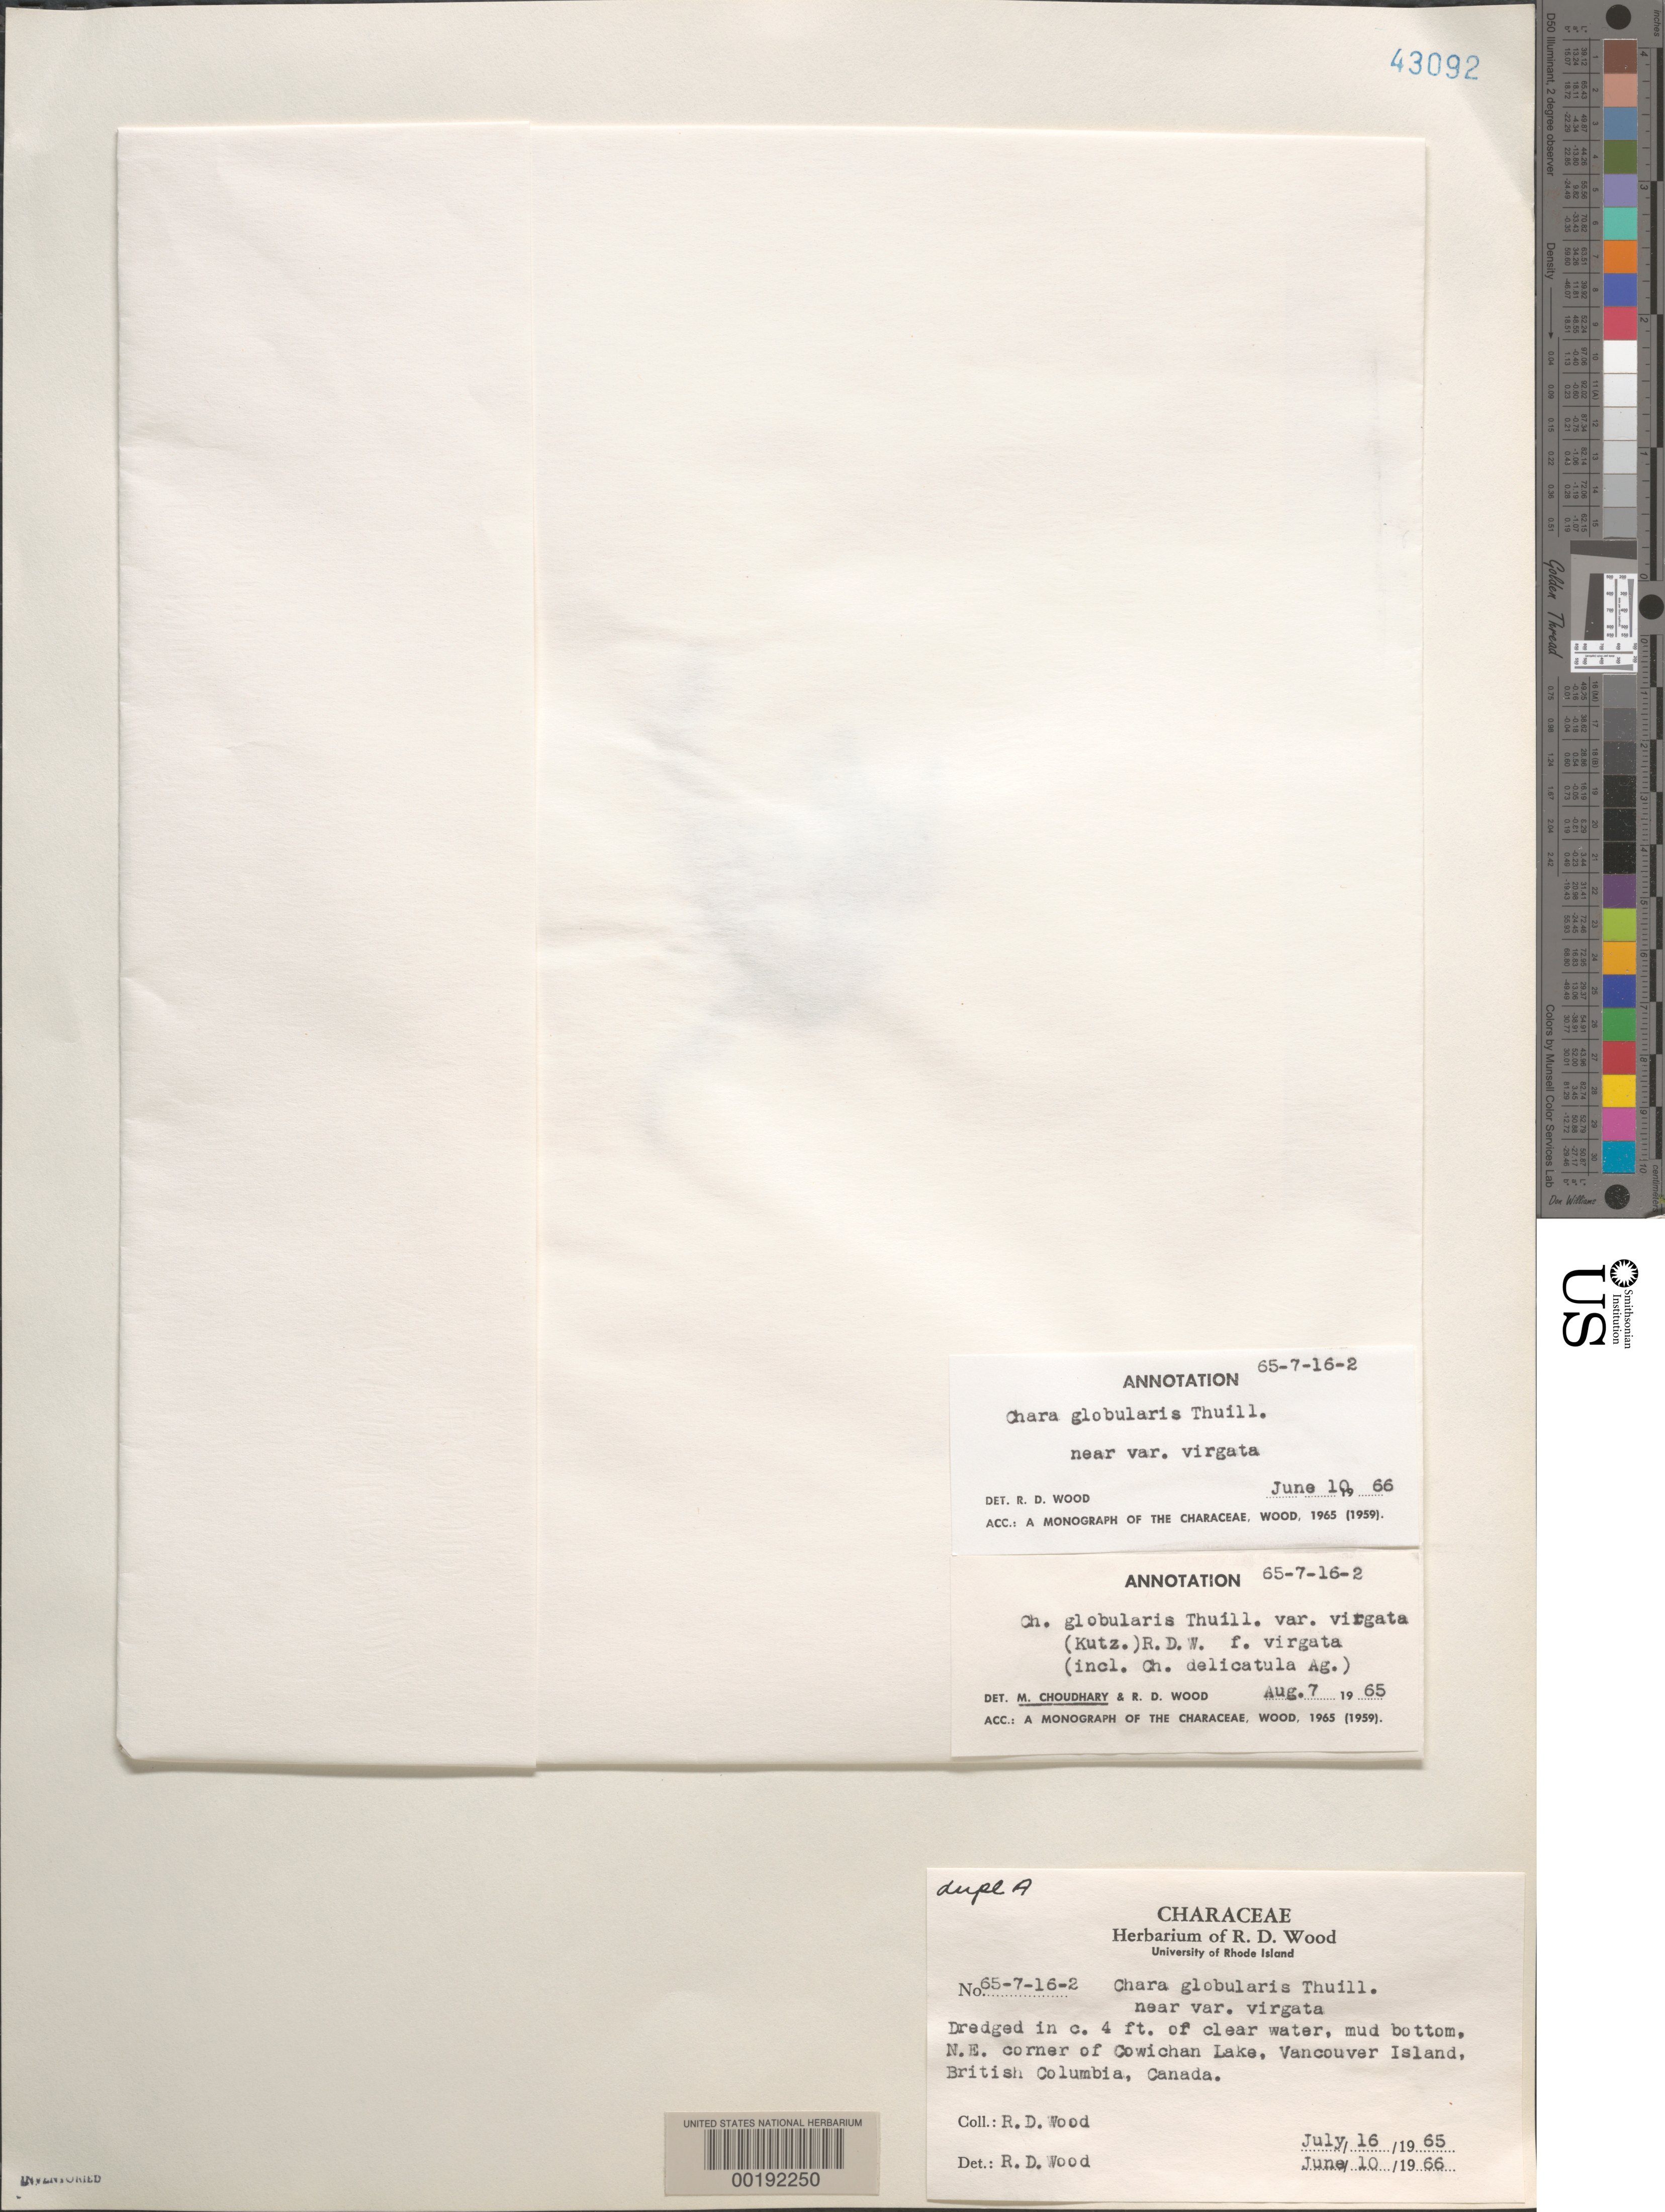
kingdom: Plantae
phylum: Charophyta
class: Charophyceae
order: Charales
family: Characeae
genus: Chara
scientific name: Chara globularis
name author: Thuiller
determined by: Wood, R. D.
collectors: R. Wood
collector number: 65-7-16-2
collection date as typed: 16 Jul 1965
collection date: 1965-07-16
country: Canada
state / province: British Columbia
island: Vancouver Island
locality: Cowichan Lake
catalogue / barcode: US 43092